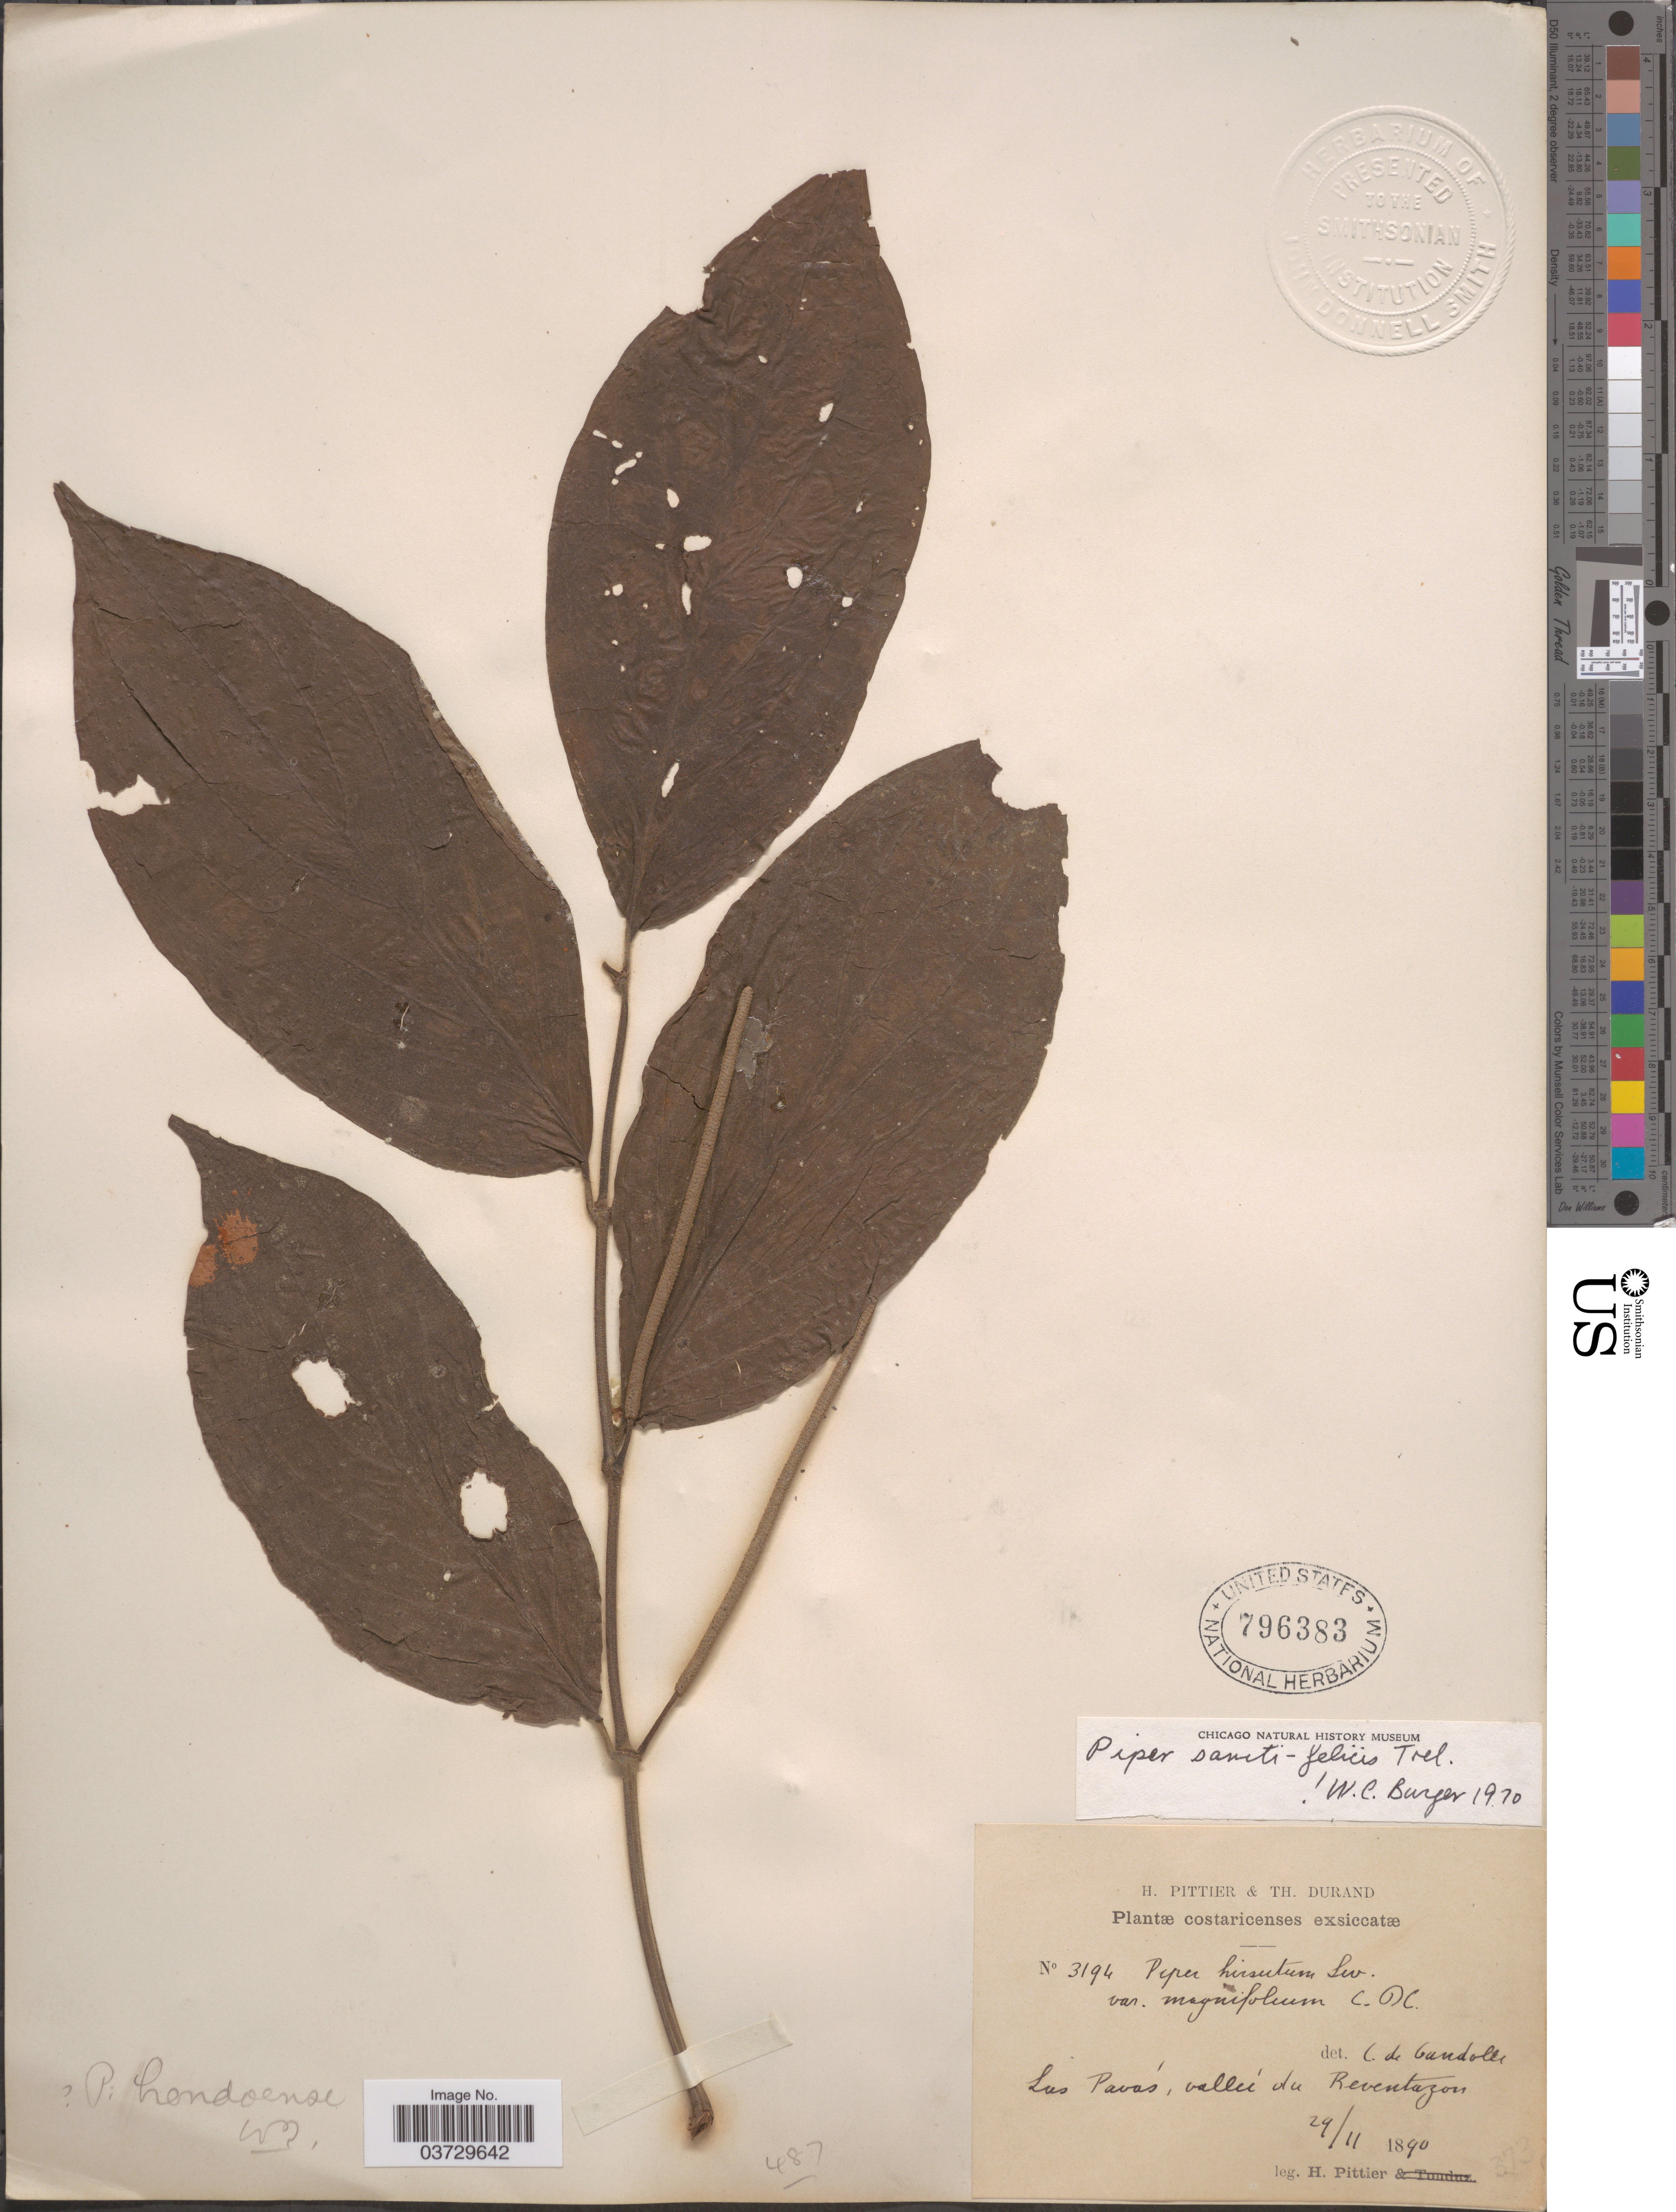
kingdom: Plantae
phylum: Tracheophyta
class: Magnoliopsida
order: Piperales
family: Piperaceae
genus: Piper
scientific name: Piper sancti-felicis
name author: Trel.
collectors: H. F. Pittier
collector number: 3194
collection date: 1890-11-29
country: Costa Rica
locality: Las Pavás, vallée du Reventazon.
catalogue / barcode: US 796383